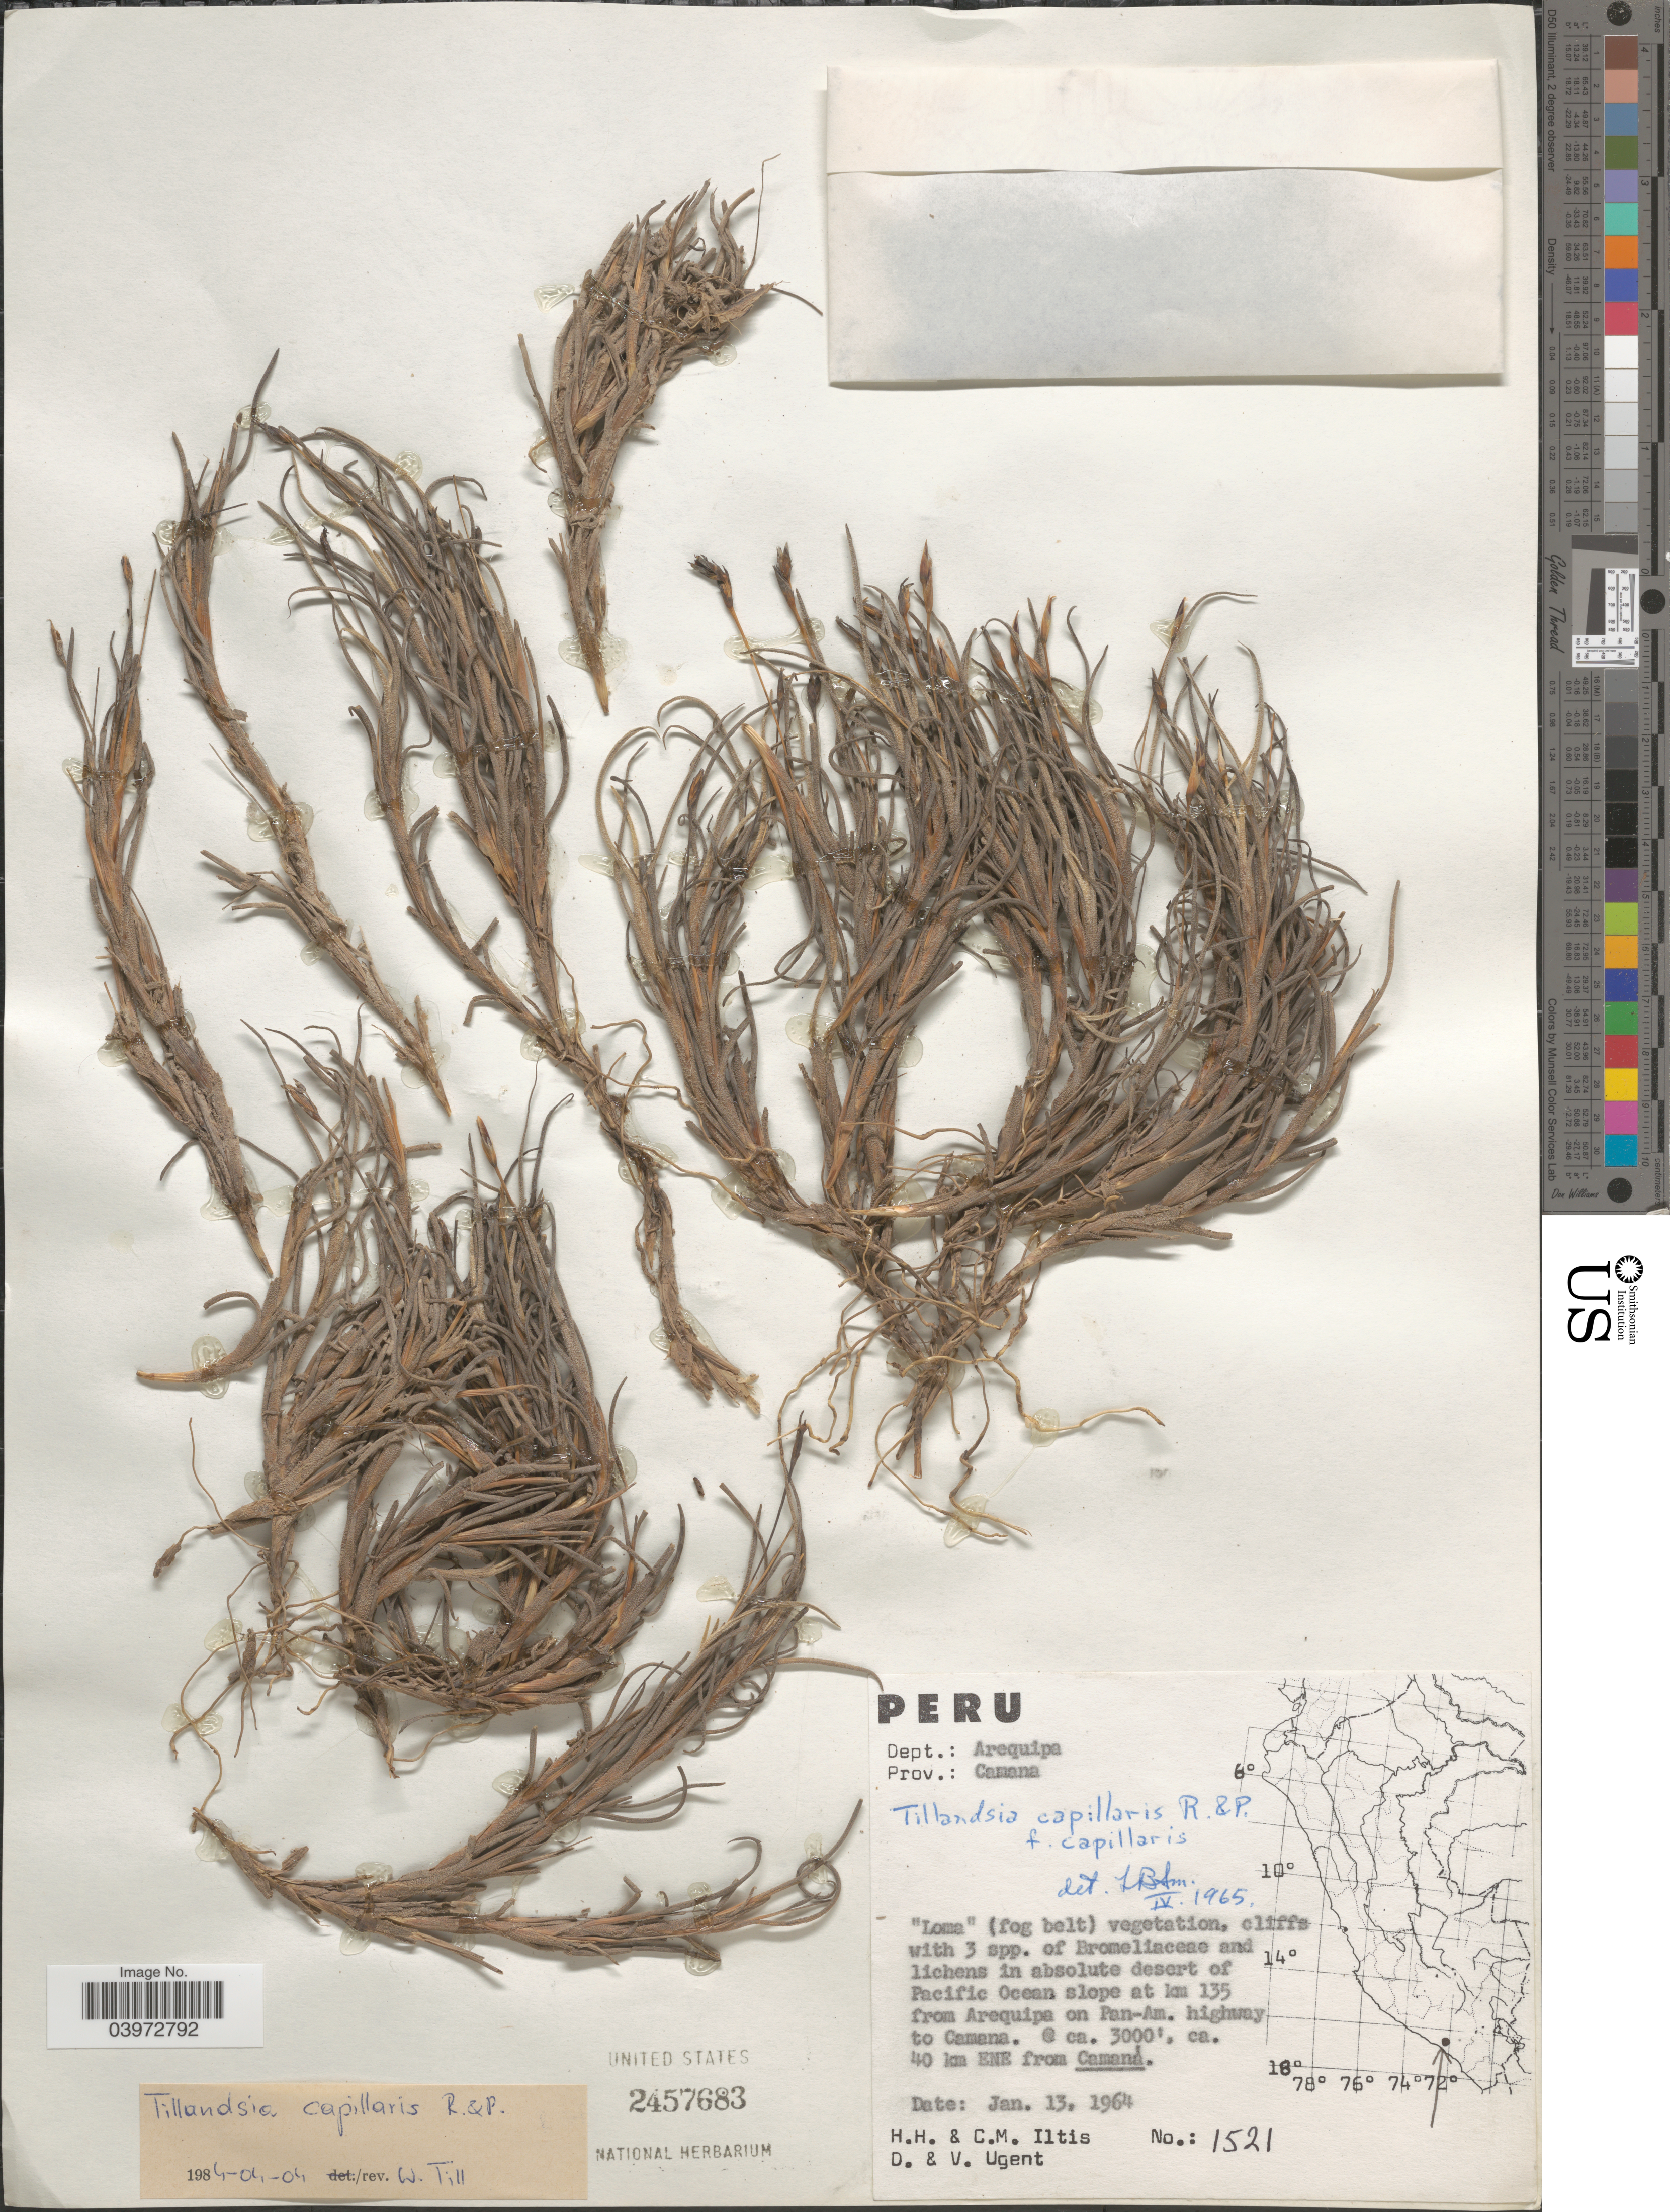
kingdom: Plantae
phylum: Tracheophyta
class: Liliopsida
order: Poales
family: Bromeliaceae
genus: Tillandsia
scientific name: Tillandsia capillaris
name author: Ruiz & Pav.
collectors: H. H. Iltis, C. M Iltis, D. Ugent & V. Ugent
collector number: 1521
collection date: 1964-01-13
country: Peru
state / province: Arequipa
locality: Dept.: Arequipa. Prov.: Camana. In absolute desert of Pacific Ocean slope at km 135 from Arequipa on Pan Am. highway to Camana. Ca. 40 km ENE from Camaná.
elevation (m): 914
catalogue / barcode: US 2457683